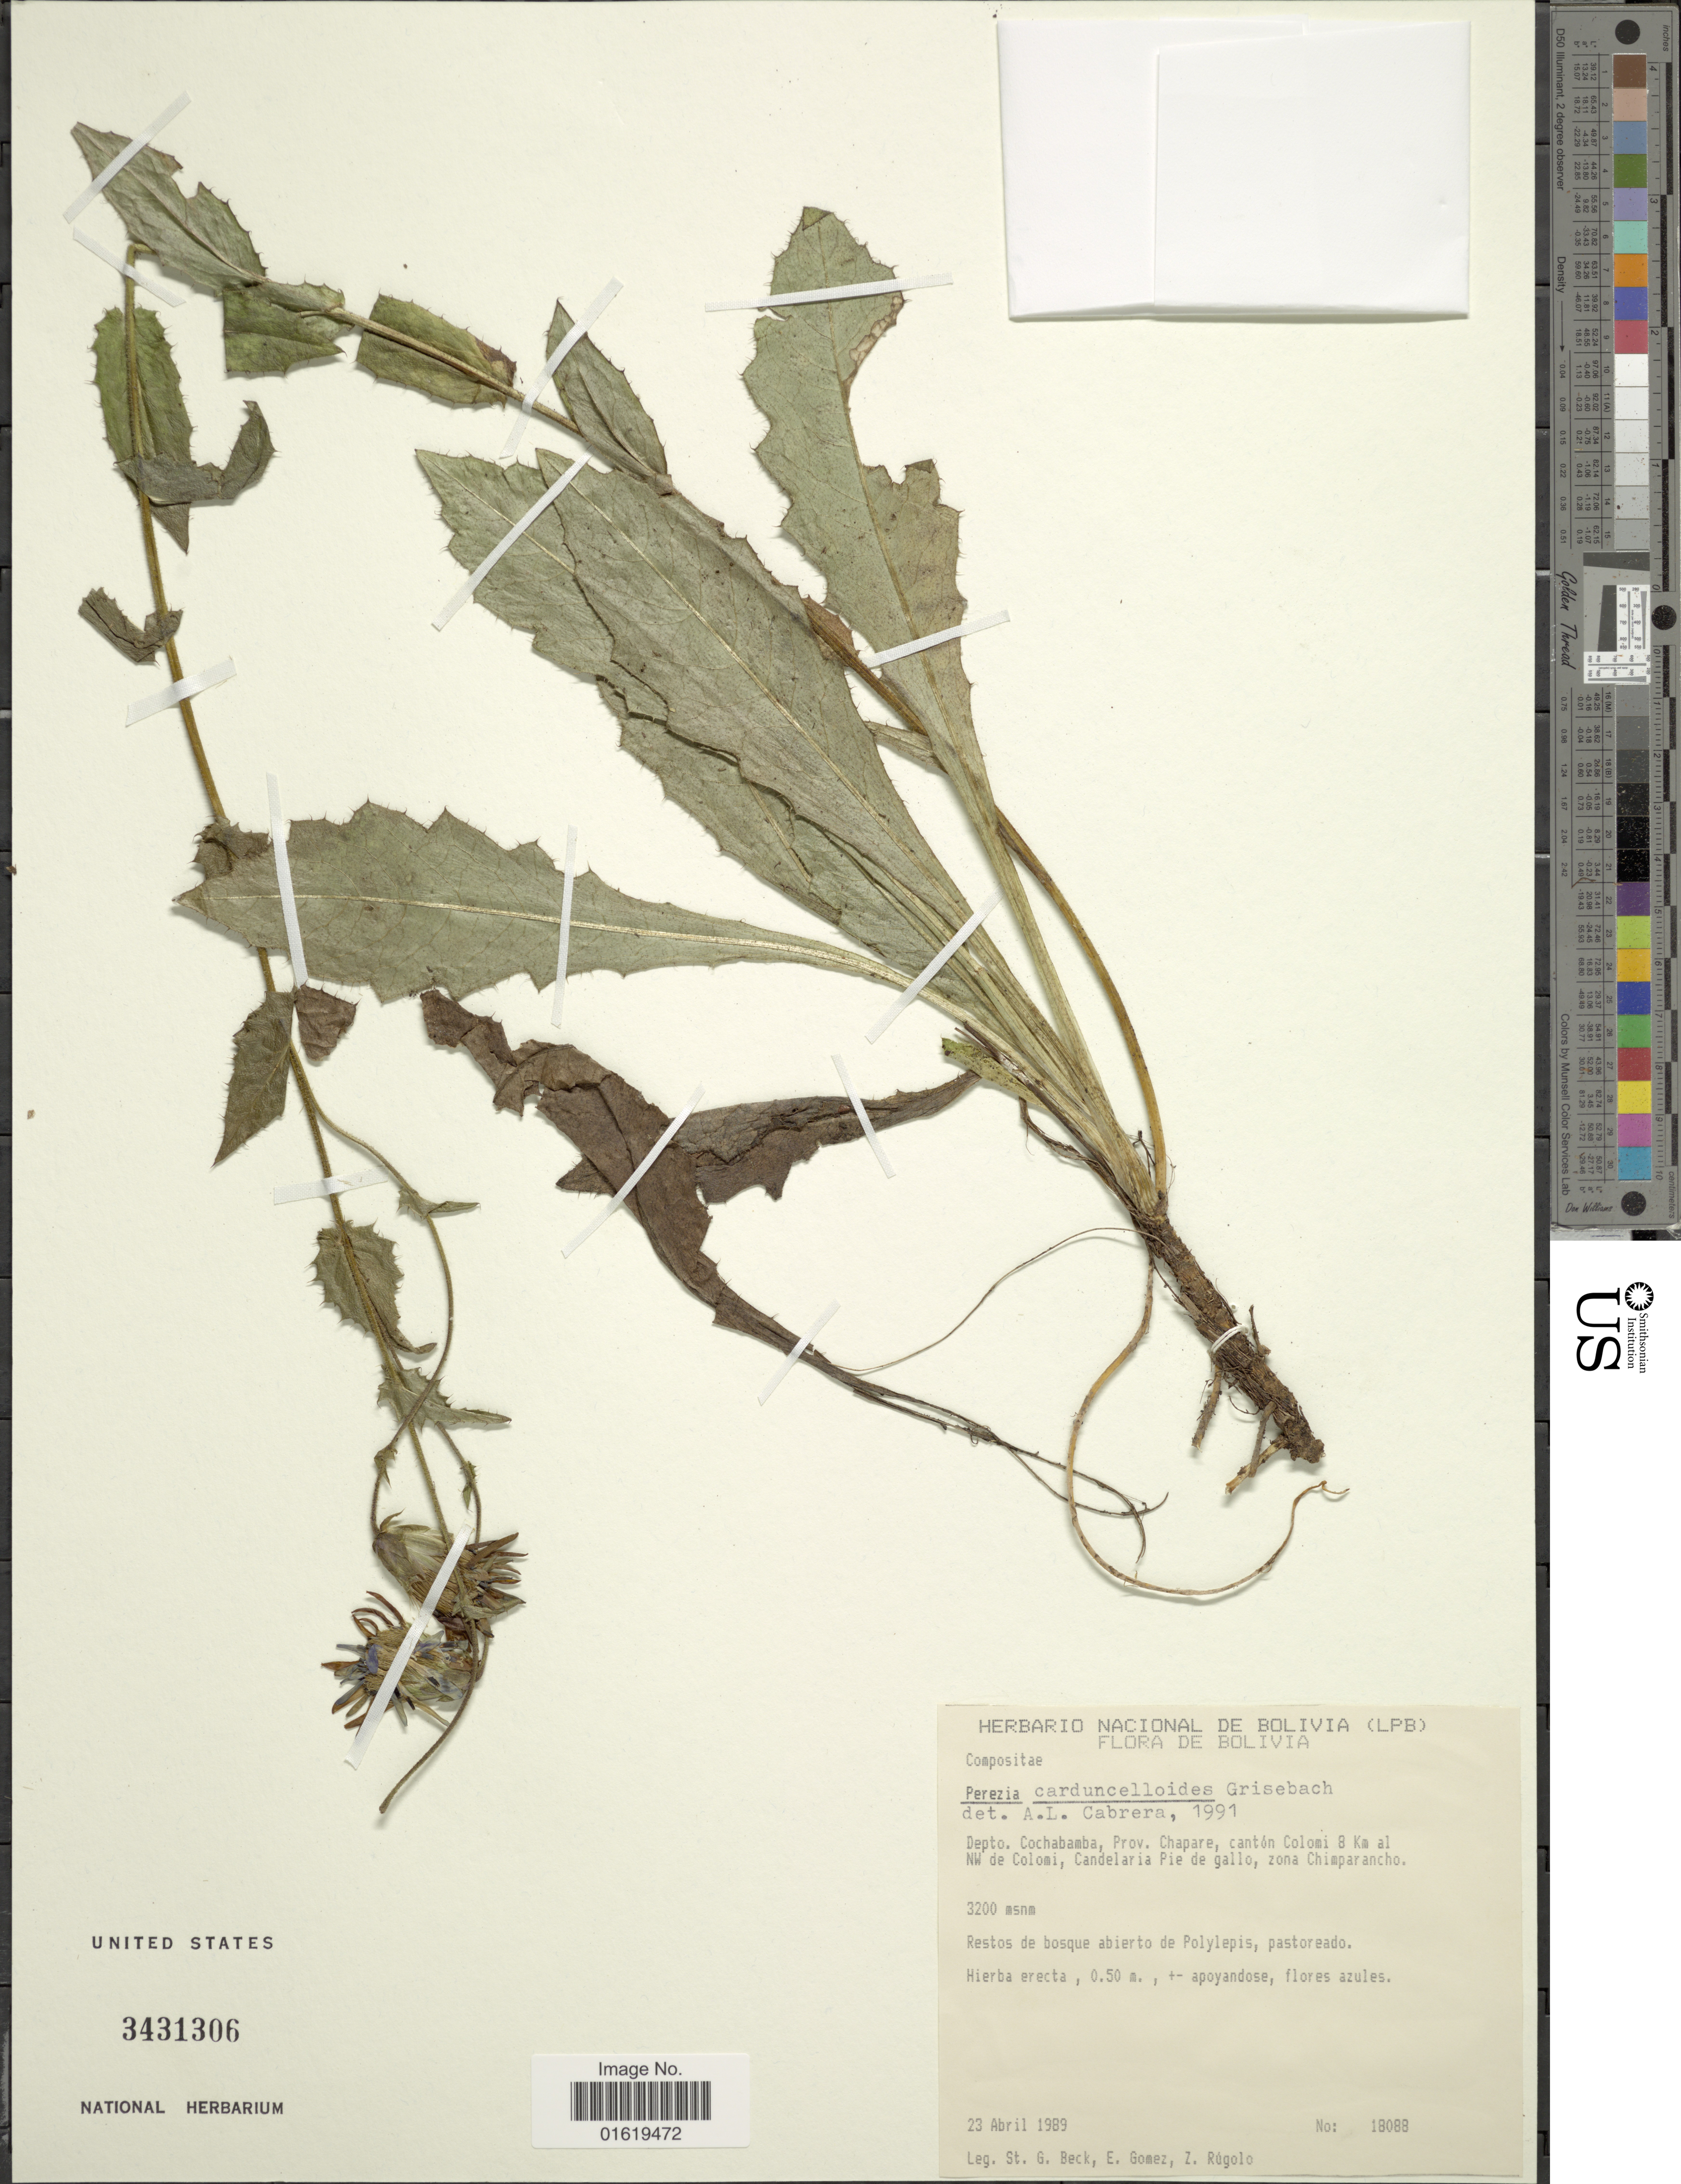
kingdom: Plantae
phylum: Tracheophyta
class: Magnoliopsida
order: Asterales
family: Asteraceae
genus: Perezia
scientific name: Perezia carduncelloides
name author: Griseb.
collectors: S. G. Beck, E. Gomez & Z. Rúgolo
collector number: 18088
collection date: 1989-04-23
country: Bolivia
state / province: Cochabamba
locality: Depto. Cochabamba, Prov. Chapare, cantón Colomi 8 Km al NW de Colomi, Candelaria Pie de gallo, zona Chimparancho.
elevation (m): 3200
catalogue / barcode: US 3431306